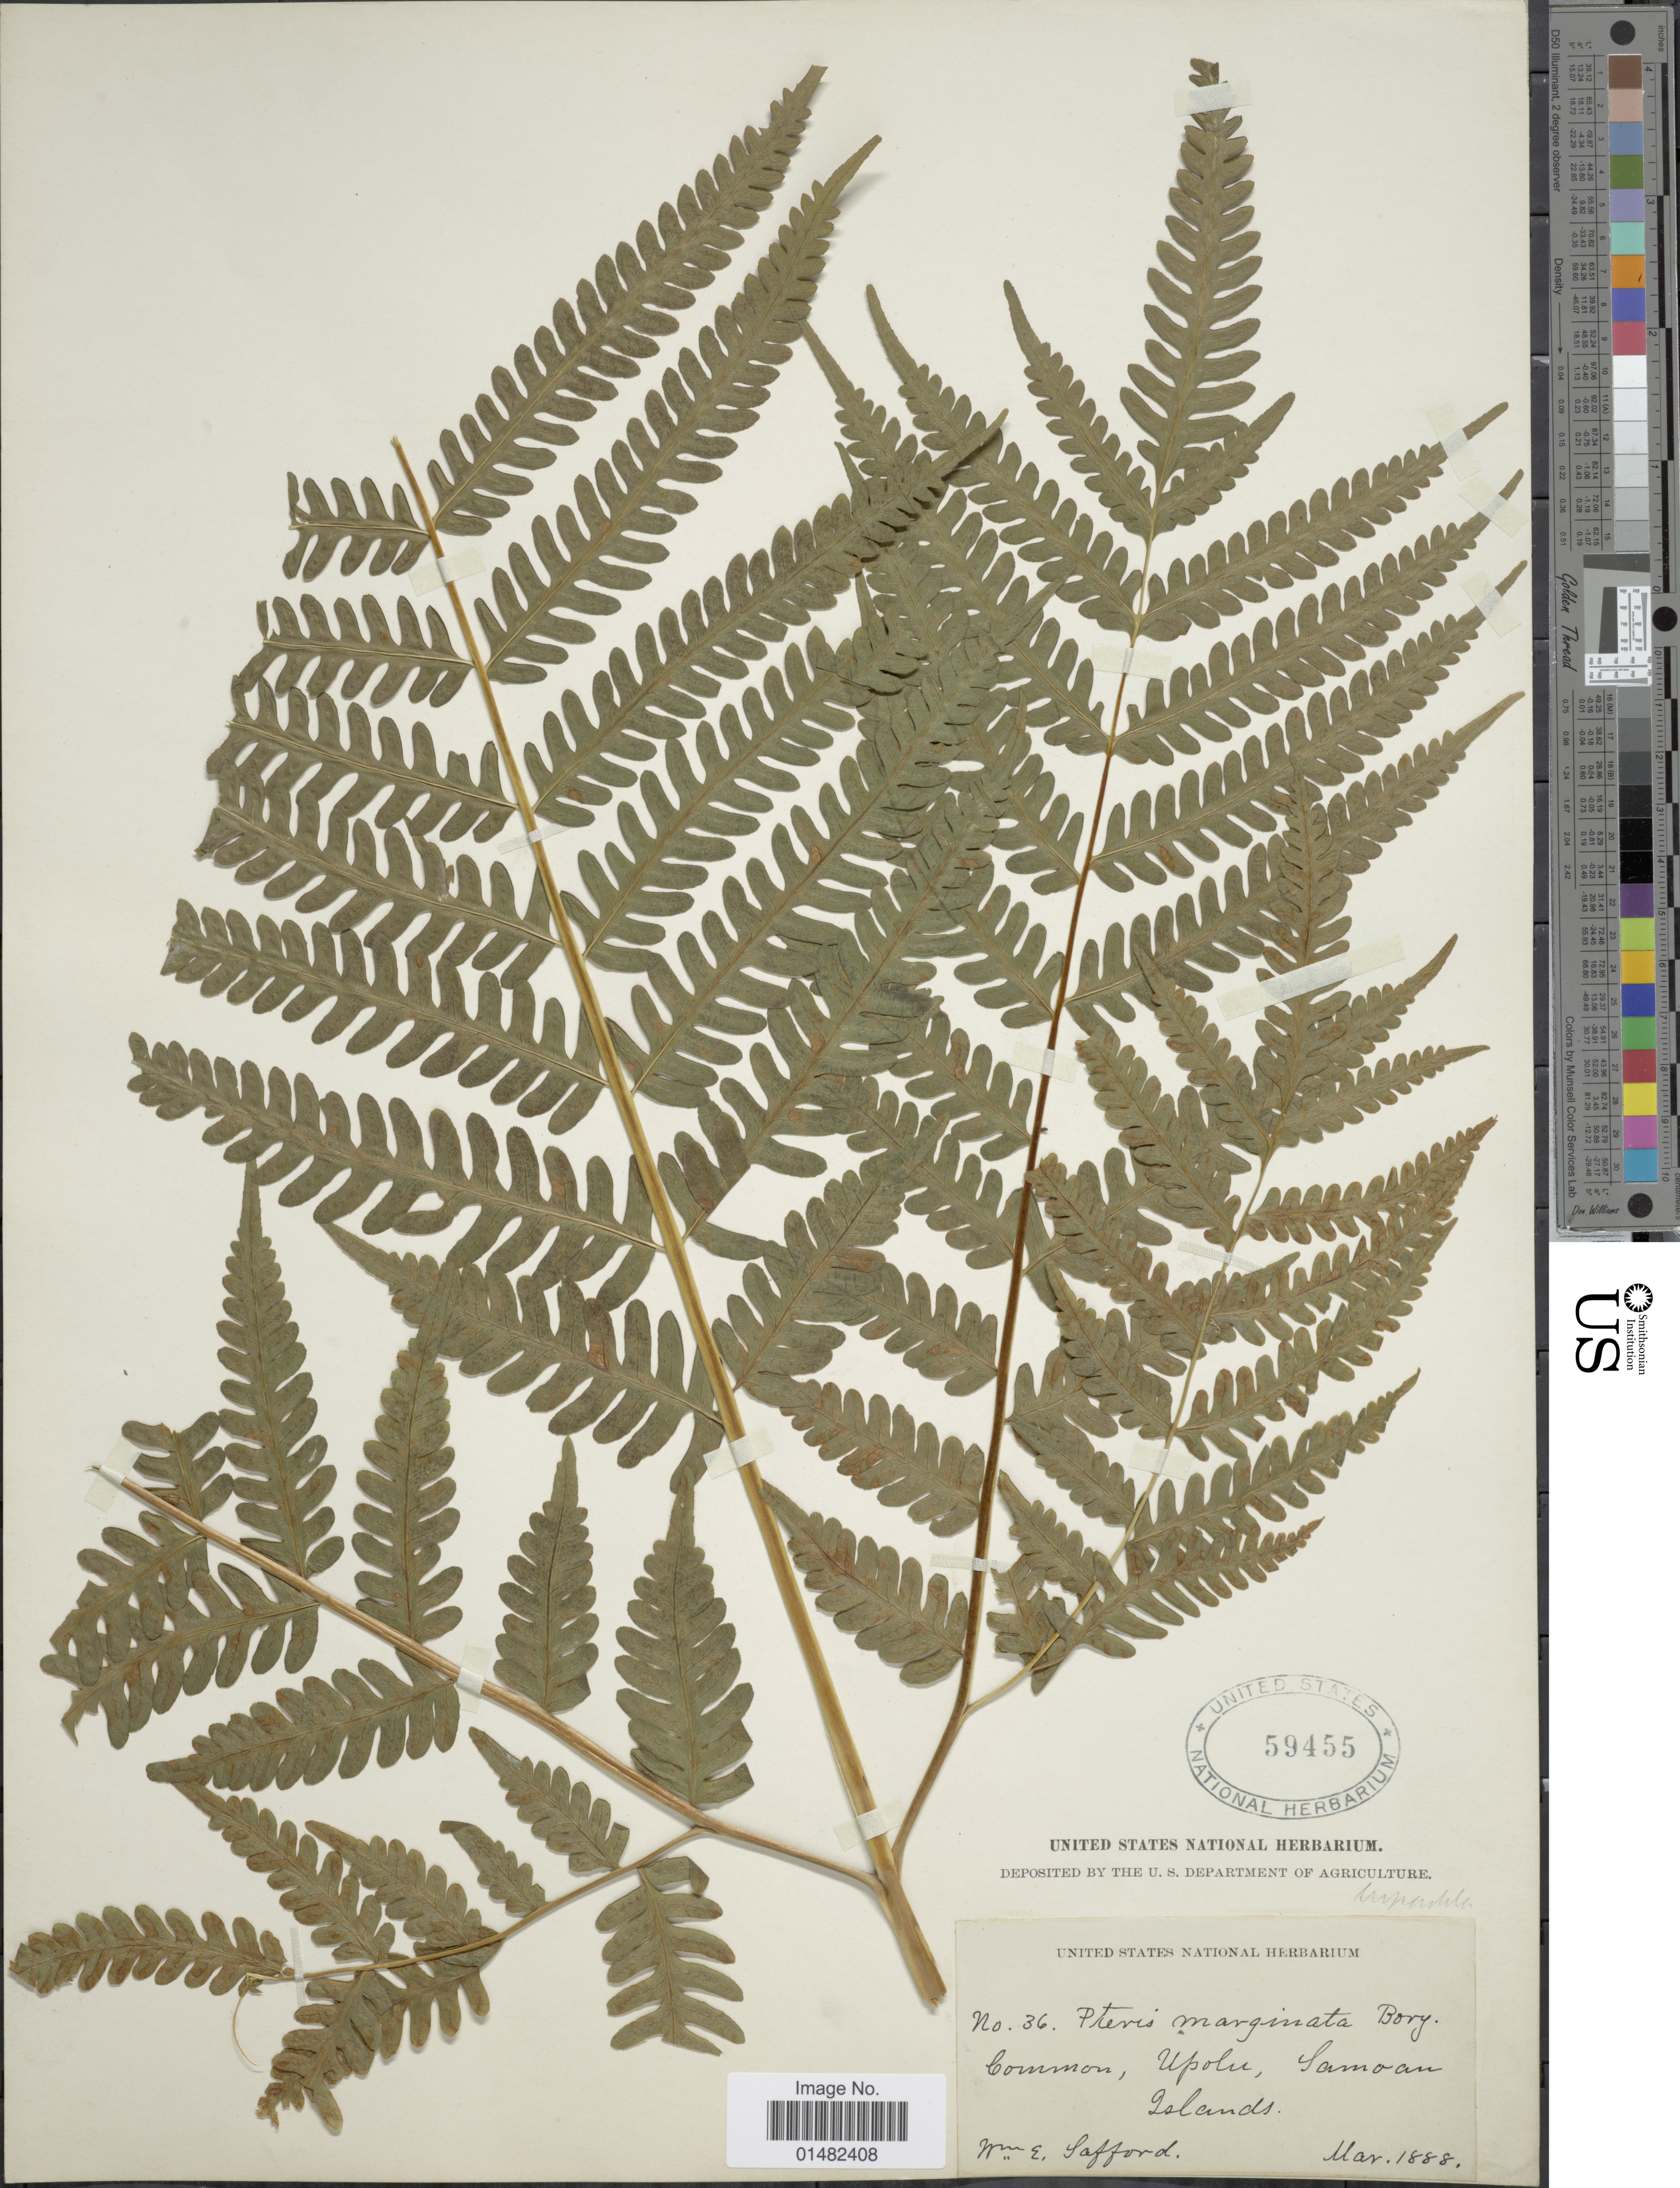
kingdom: Plantae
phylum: Tracheophyta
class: Polypodiopsida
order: Polypodiales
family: Pteridaceae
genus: Pteris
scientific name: Pteris tripartita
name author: Sw.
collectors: W. E. Safford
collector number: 36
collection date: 1888-03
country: Samoa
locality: Upolu, Samoan Islands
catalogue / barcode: US 59455